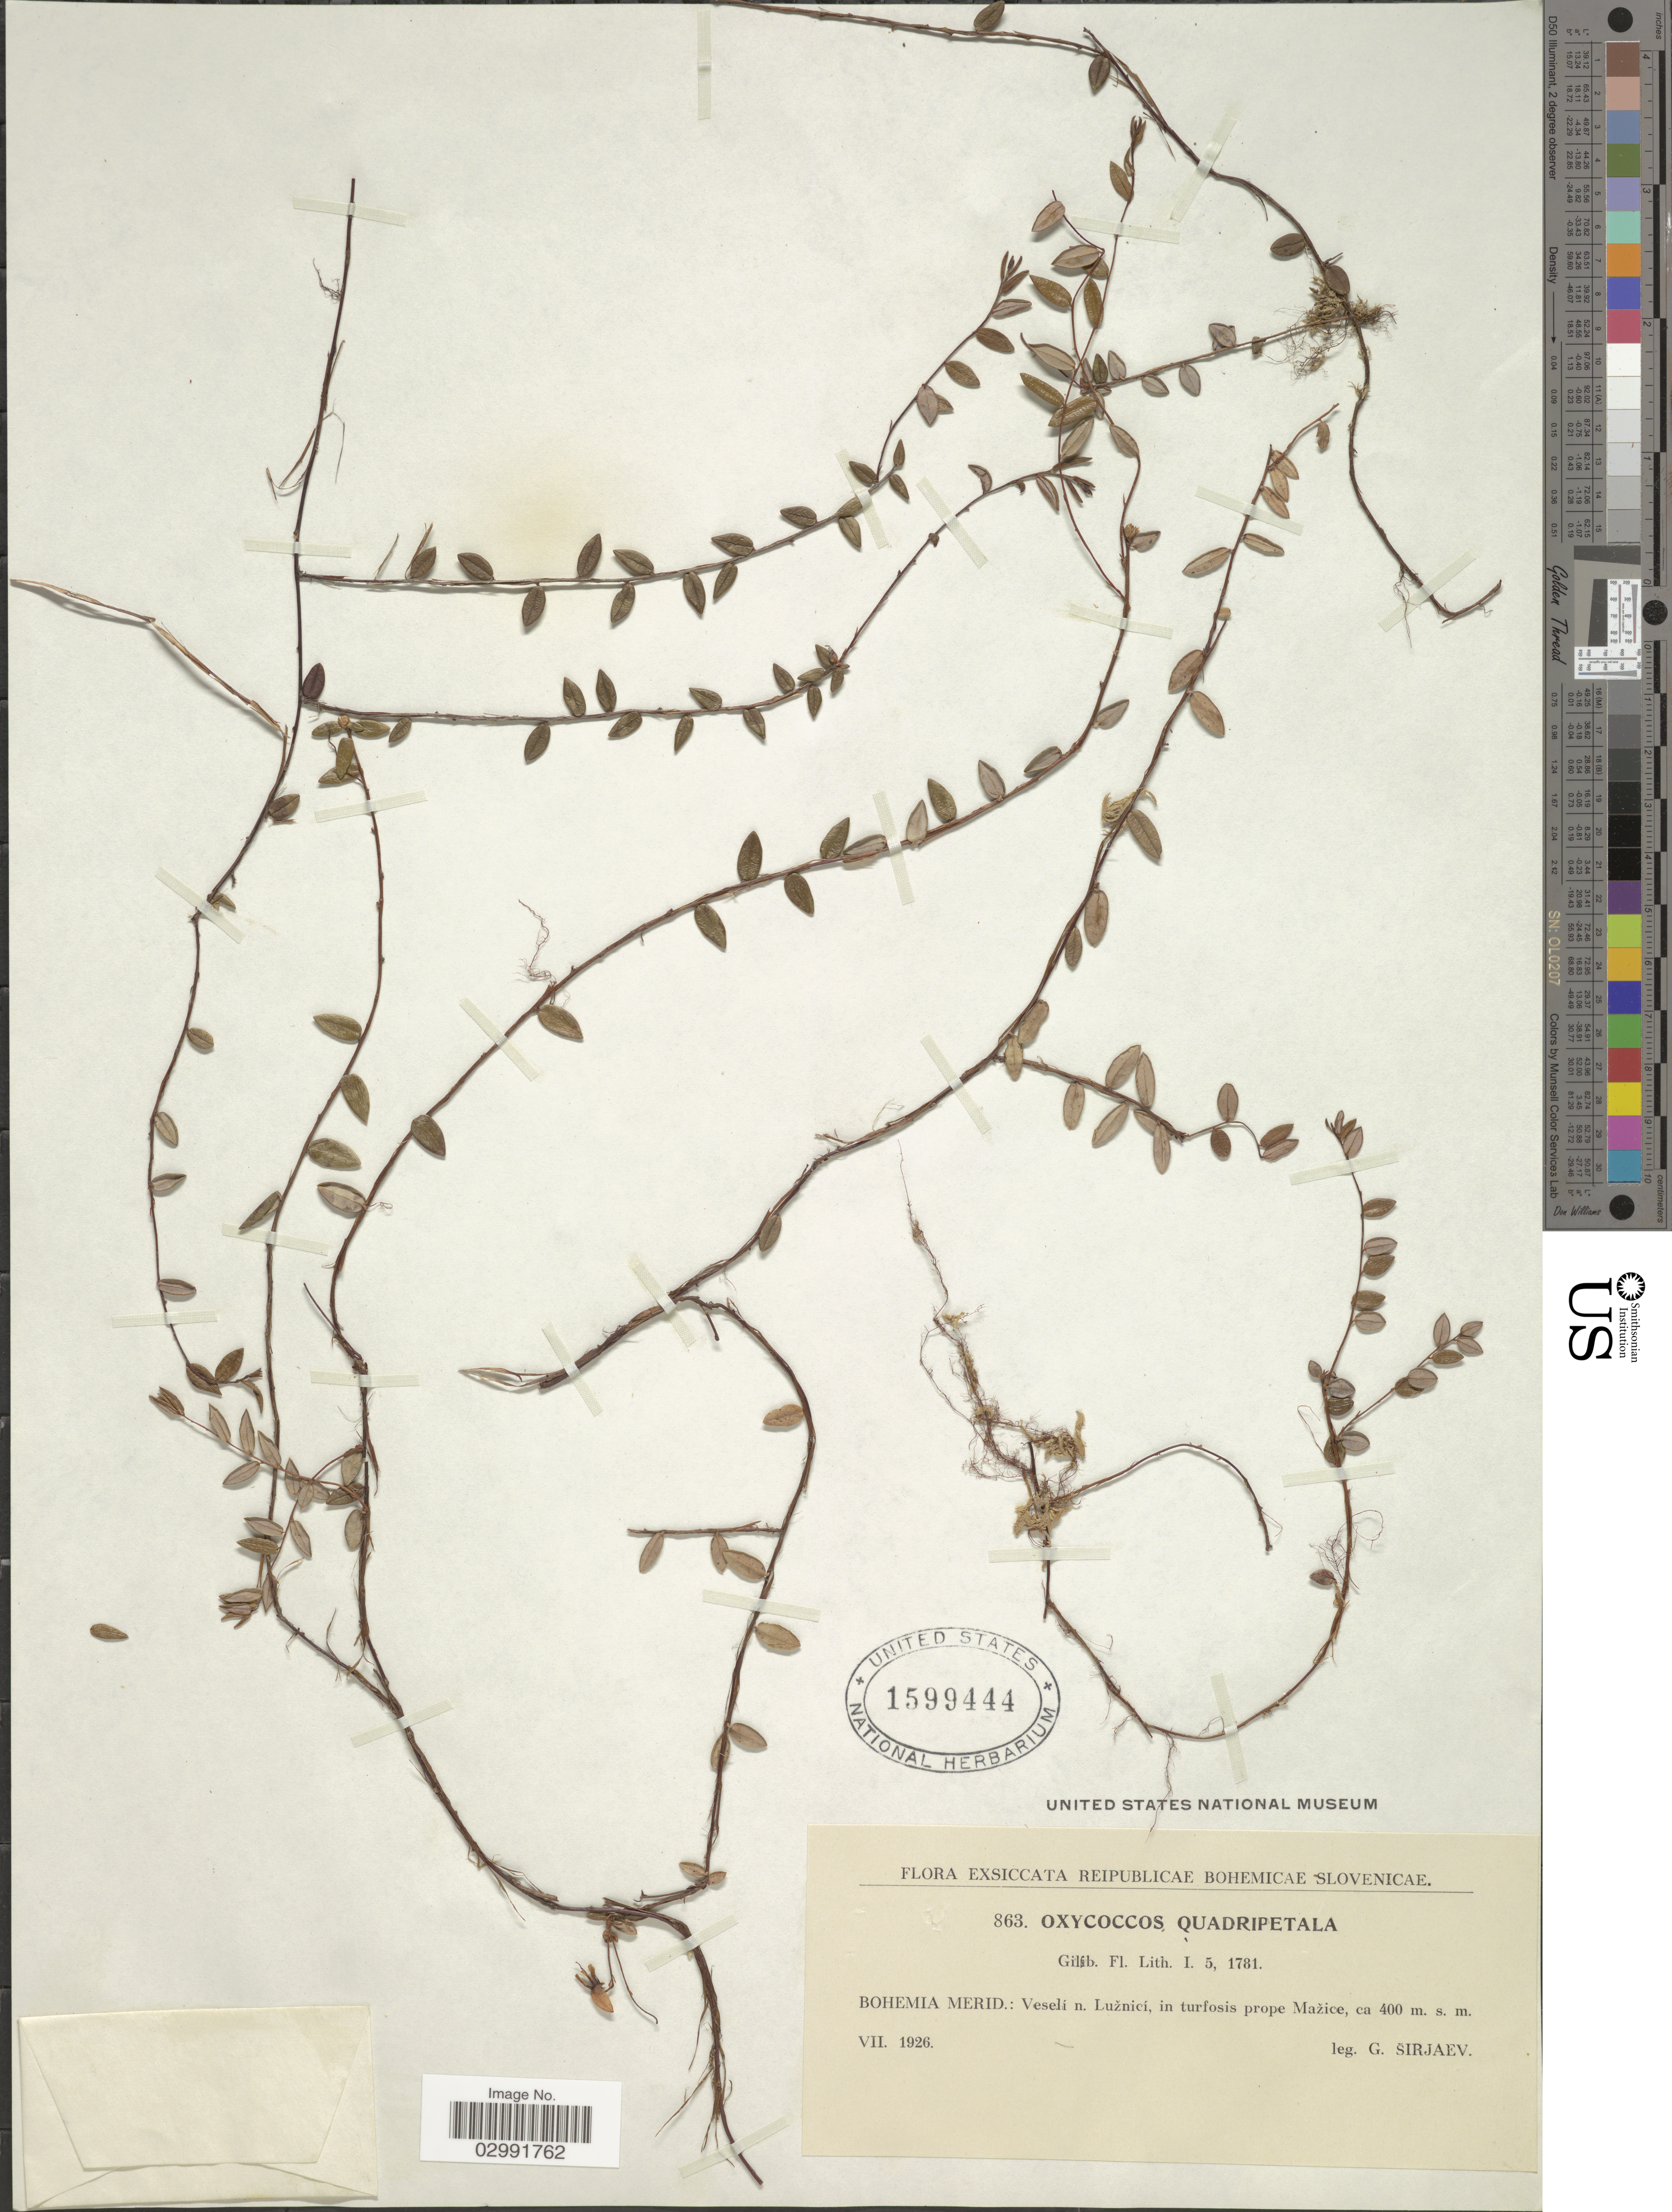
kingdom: Plantae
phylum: Tracheophyta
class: Magnoliopsida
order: Ericales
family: Ericaceae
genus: Vaccinium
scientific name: Vaccinium oxycoccos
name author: L.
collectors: G. Sirjaev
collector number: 863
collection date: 1926-07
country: Czechia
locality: Bohemia Merid.: Veseli n. Luznicí, in turfosis prope Mazice.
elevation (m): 400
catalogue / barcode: US 1599444